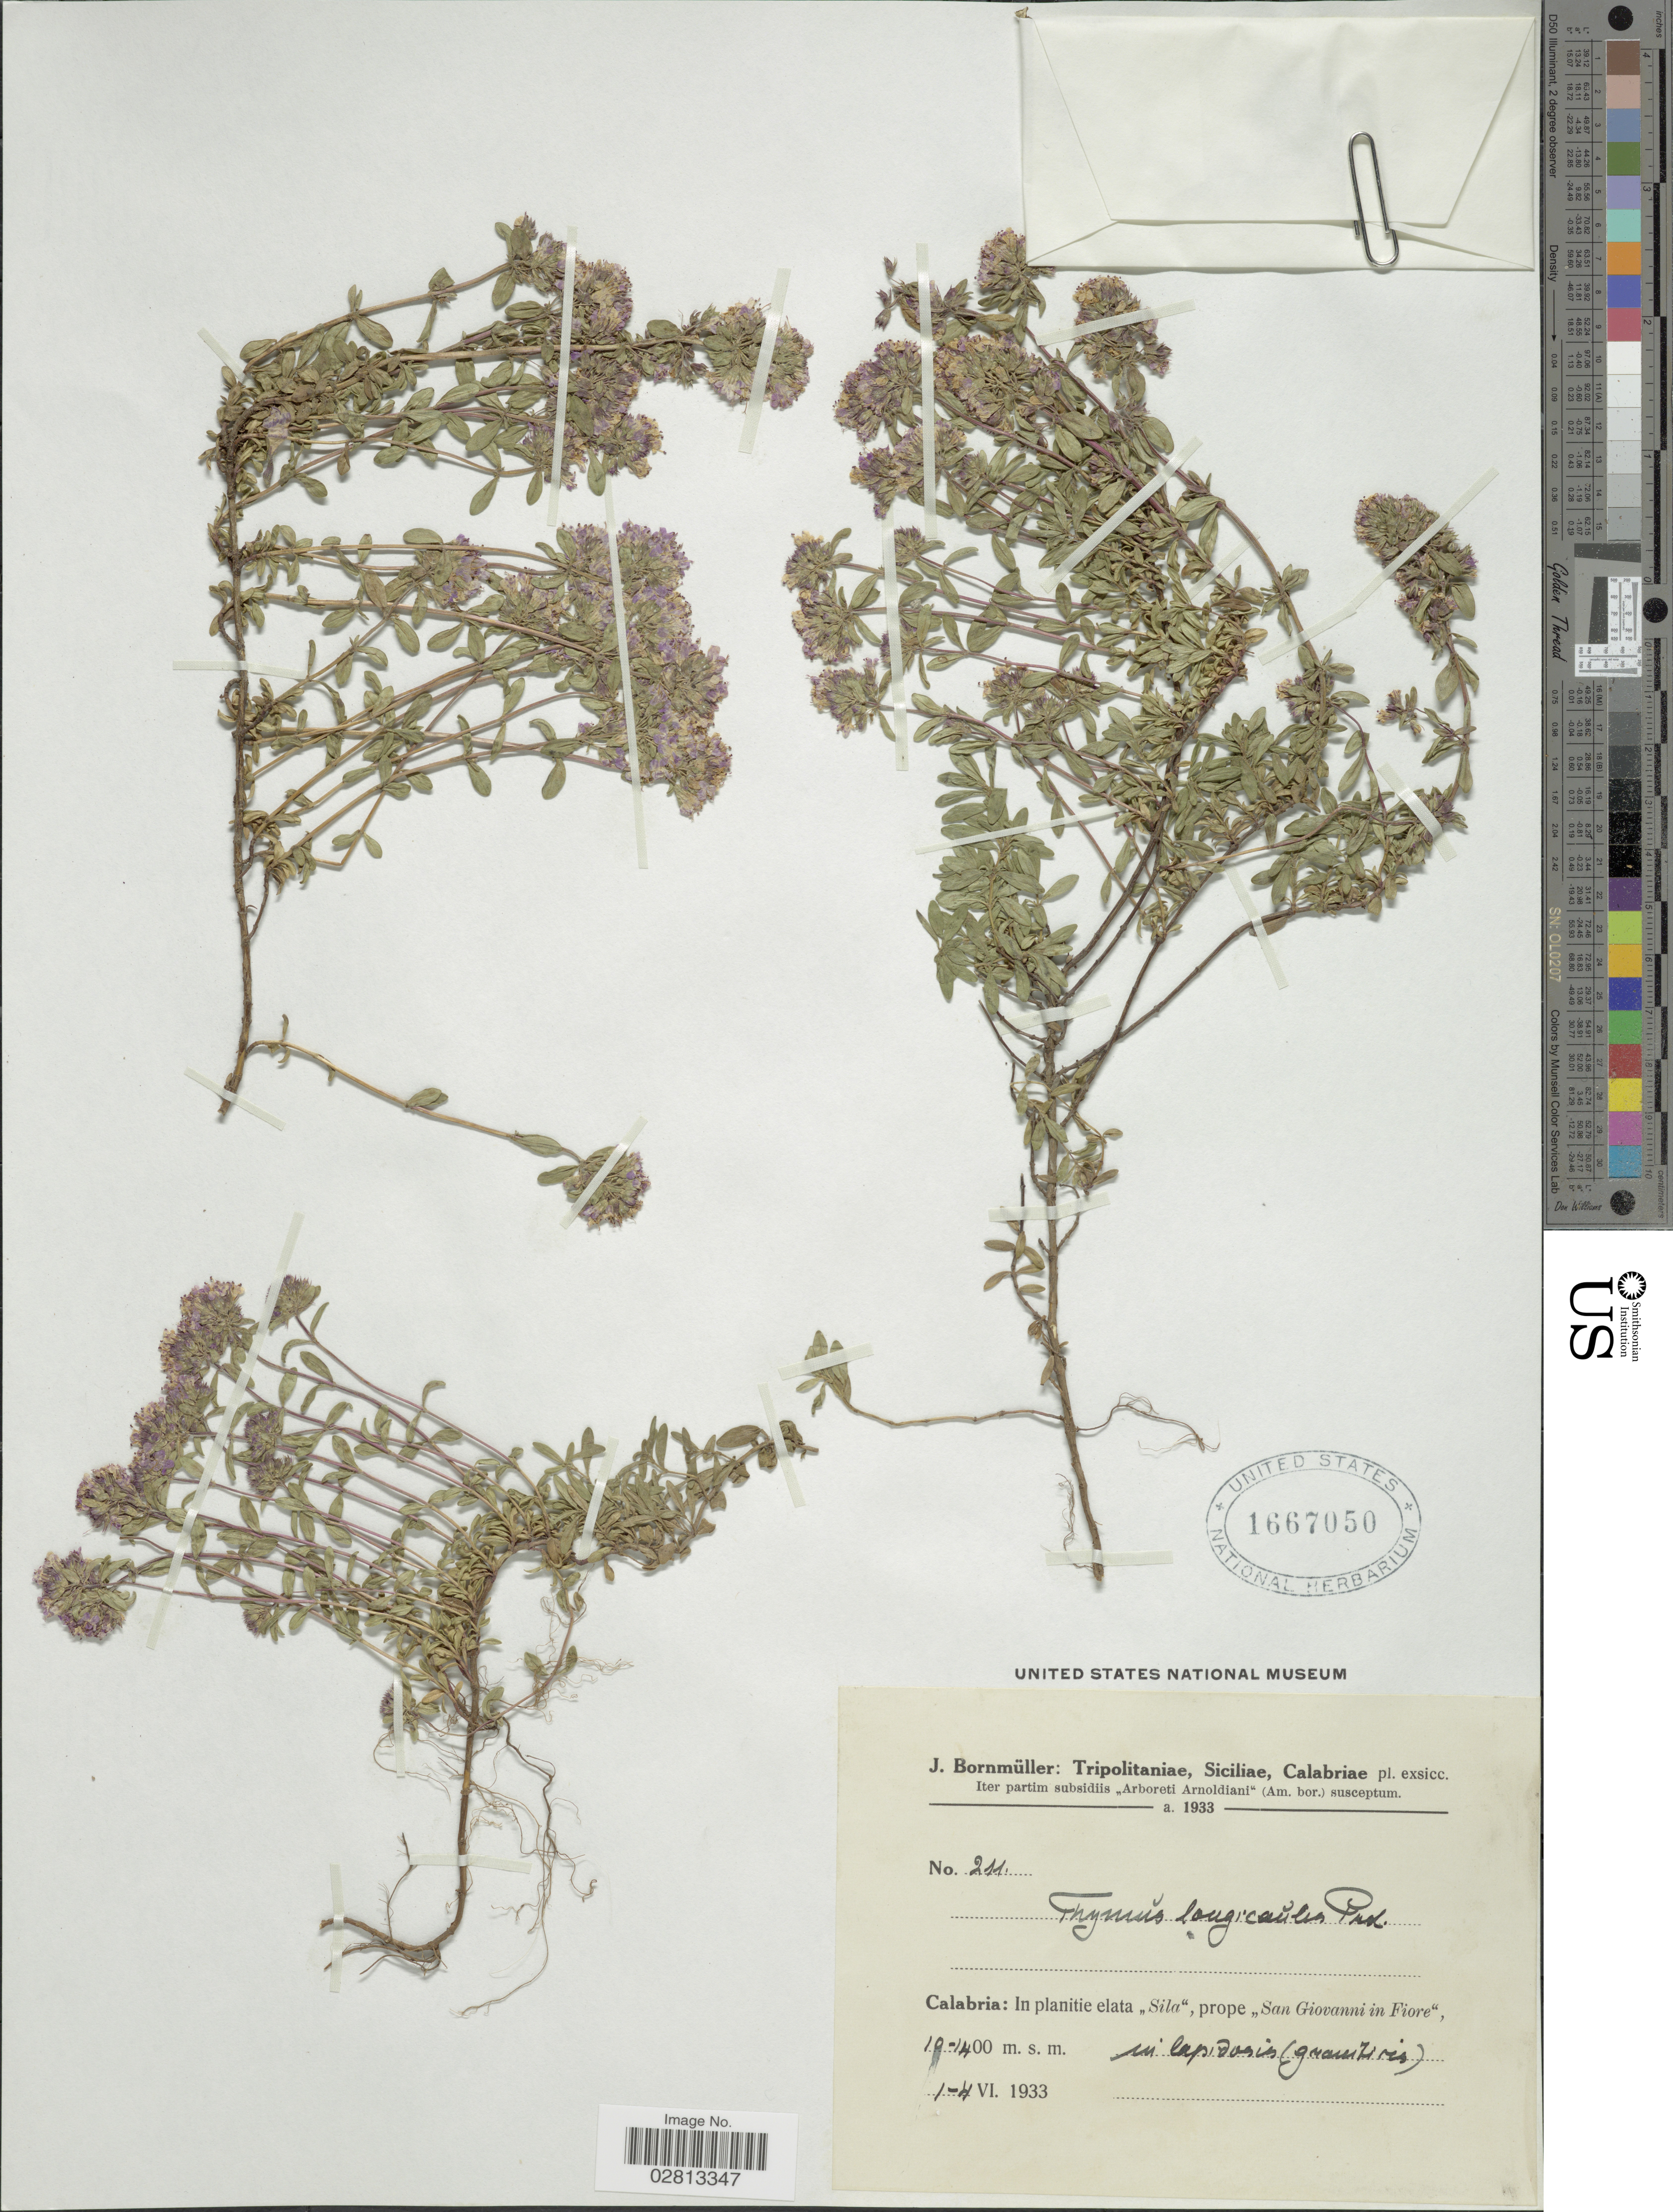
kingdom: Plantae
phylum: Tracheophyta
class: Magnoliopsida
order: Lamiales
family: Lamiaceae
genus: Thymus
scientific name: Thymus longicaulis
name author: C. Presl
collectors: J. Bornmüller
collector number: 211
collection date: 1933-06-01/1933-06-04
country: Italy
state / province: Calabria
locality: In planitie elata "Sila", prope San Giovanni in Fiore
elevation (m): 10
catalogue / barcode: US 1667050